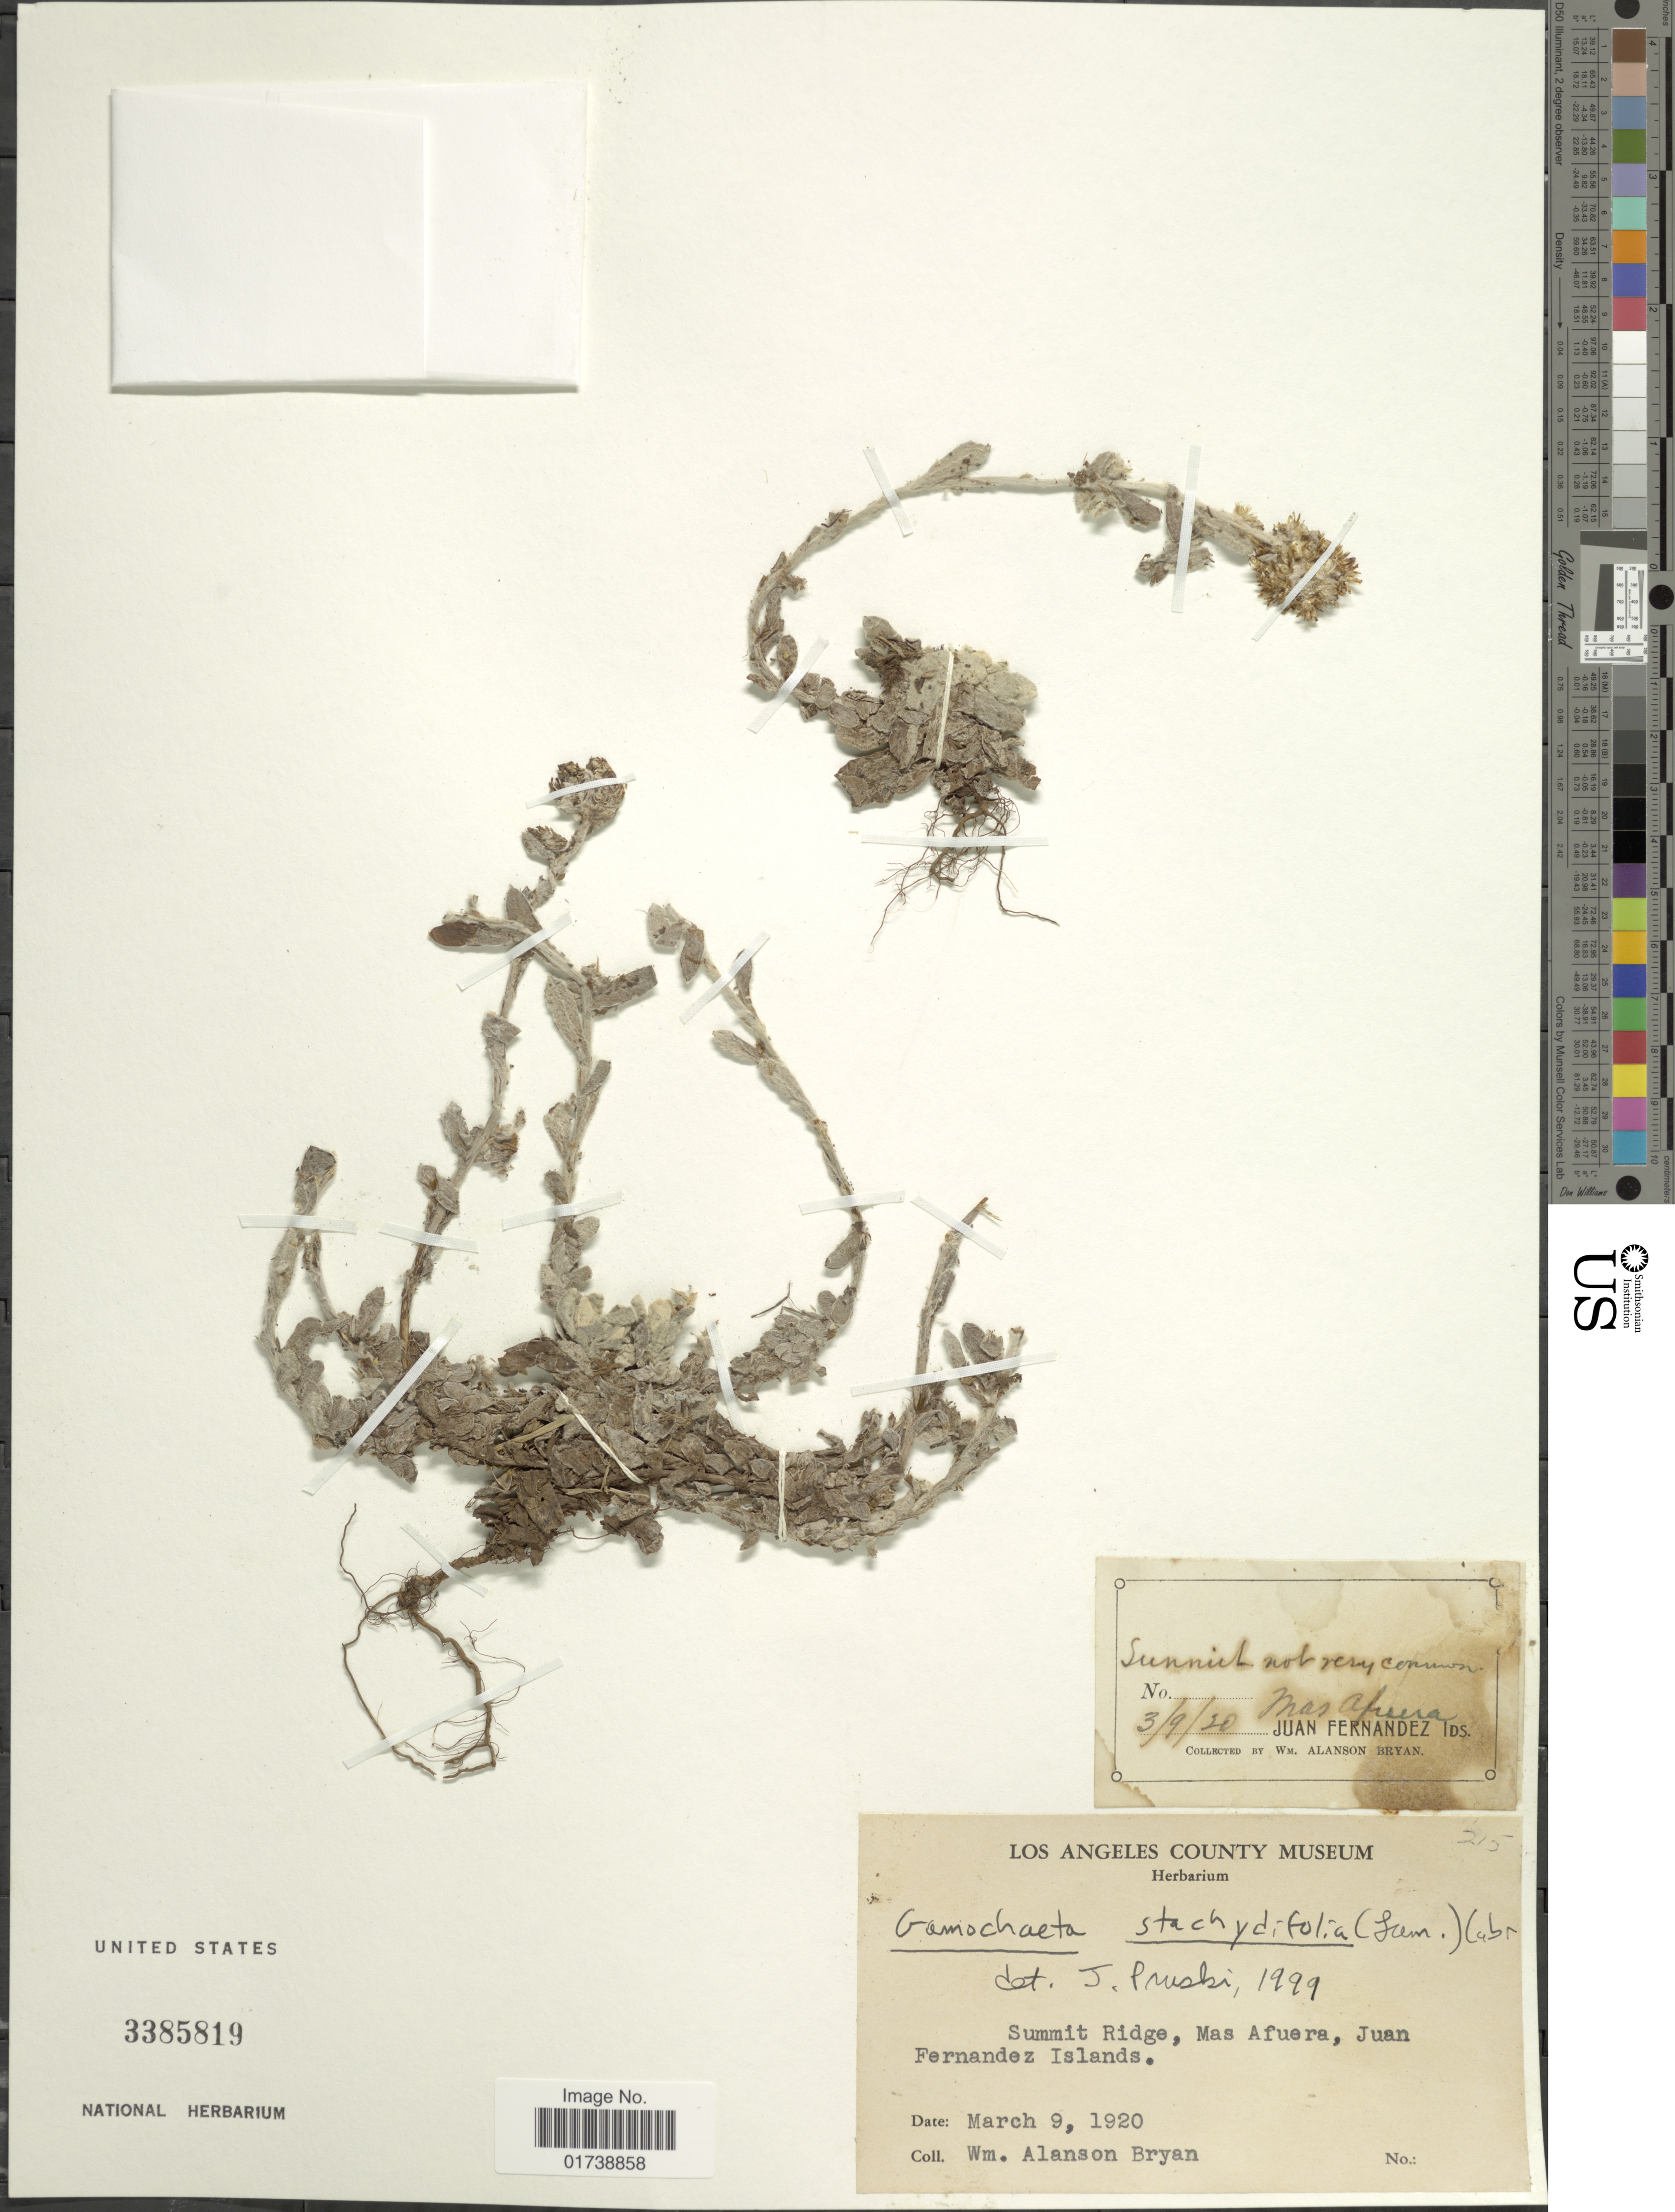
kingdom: Plantae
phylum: Tracheophyta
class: Magnoliopsida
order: Asterales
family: Asteraceae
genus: Gamochaeta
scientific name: Gamochaeta stachydifolia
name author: (Lam.) Cabrera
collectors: W. Bryan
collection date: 1920-03-09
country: Chile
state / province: Valparaíso (V)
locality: Mas Afuera, Juan Fernandez Islands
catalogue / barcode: US 3385819